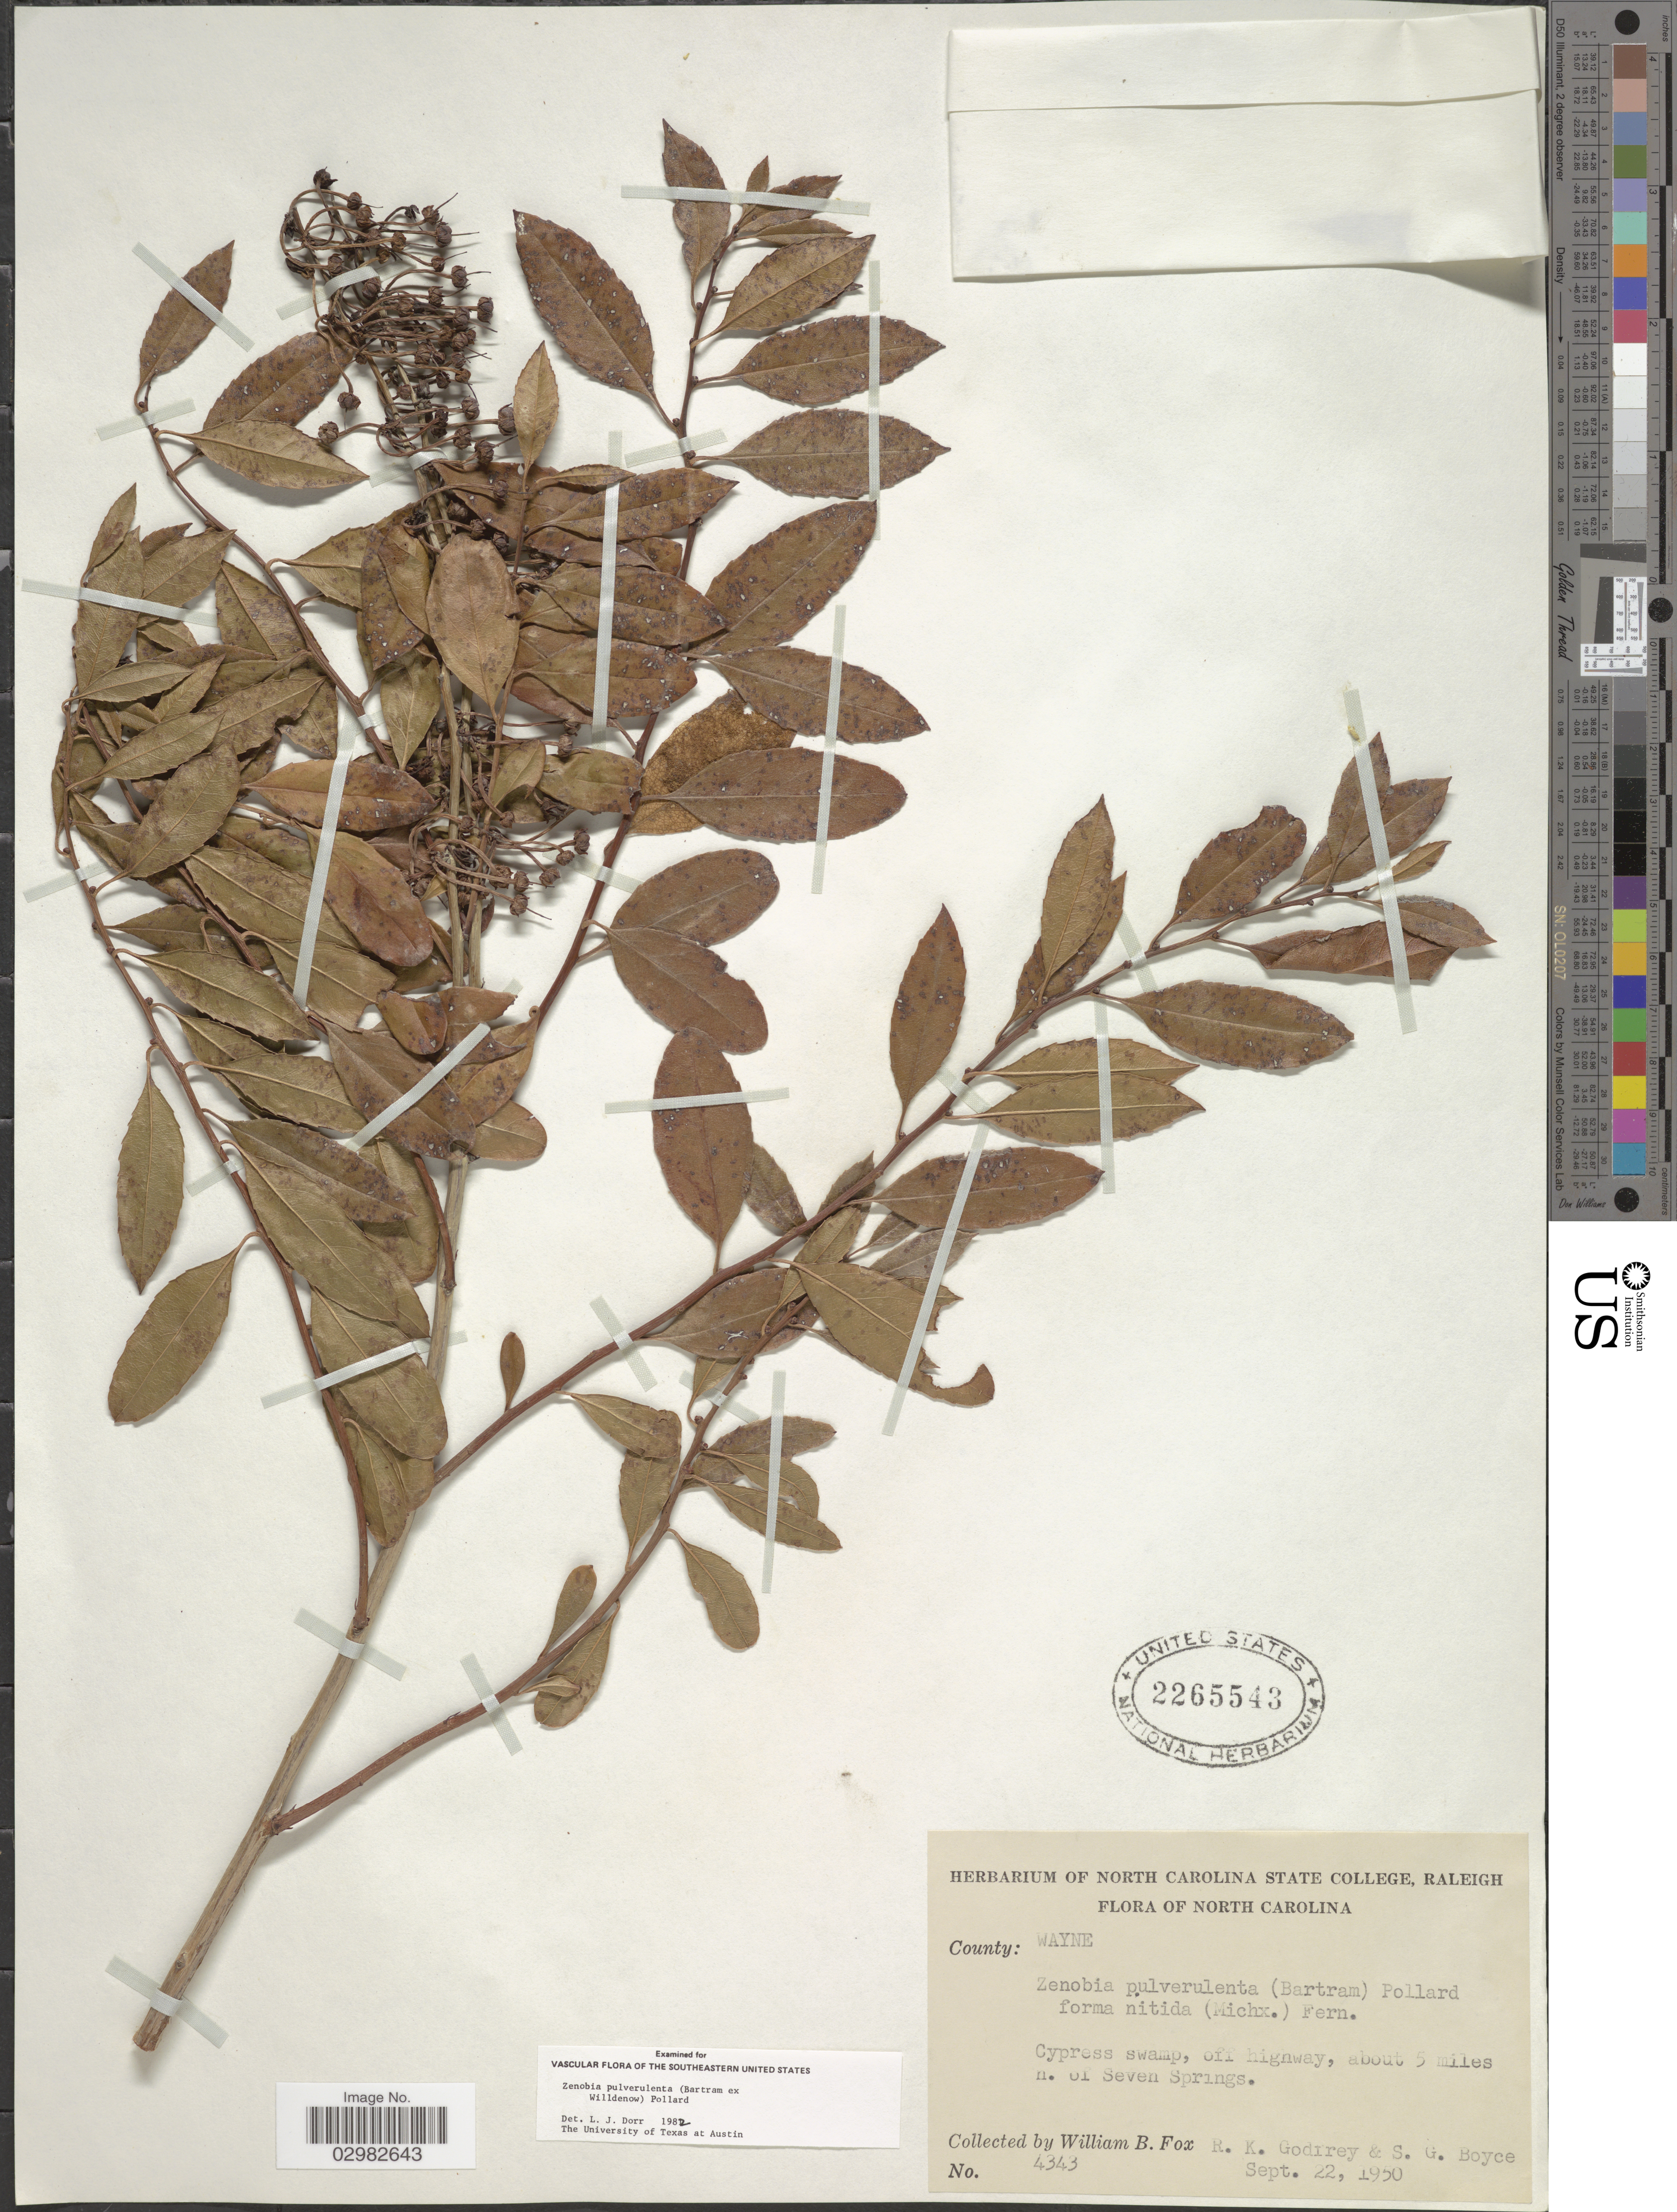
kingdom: Plantae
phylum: Tracheophyta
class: Magnoliopsida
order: Ericales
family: Ericaceae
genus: Zenobia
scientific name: Zenobia pulverulenta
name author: (W. Bartram ex Willd.) Pollard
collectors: W. B. Fox, R. K. Godfrey & S. Boyce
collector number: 4343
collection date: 1950-09-22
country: United States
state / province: North Carolina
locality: County Wayne, Cypress swamp, off highway, about 5 miles n. of Seven Springs.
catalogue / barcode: US 2265543